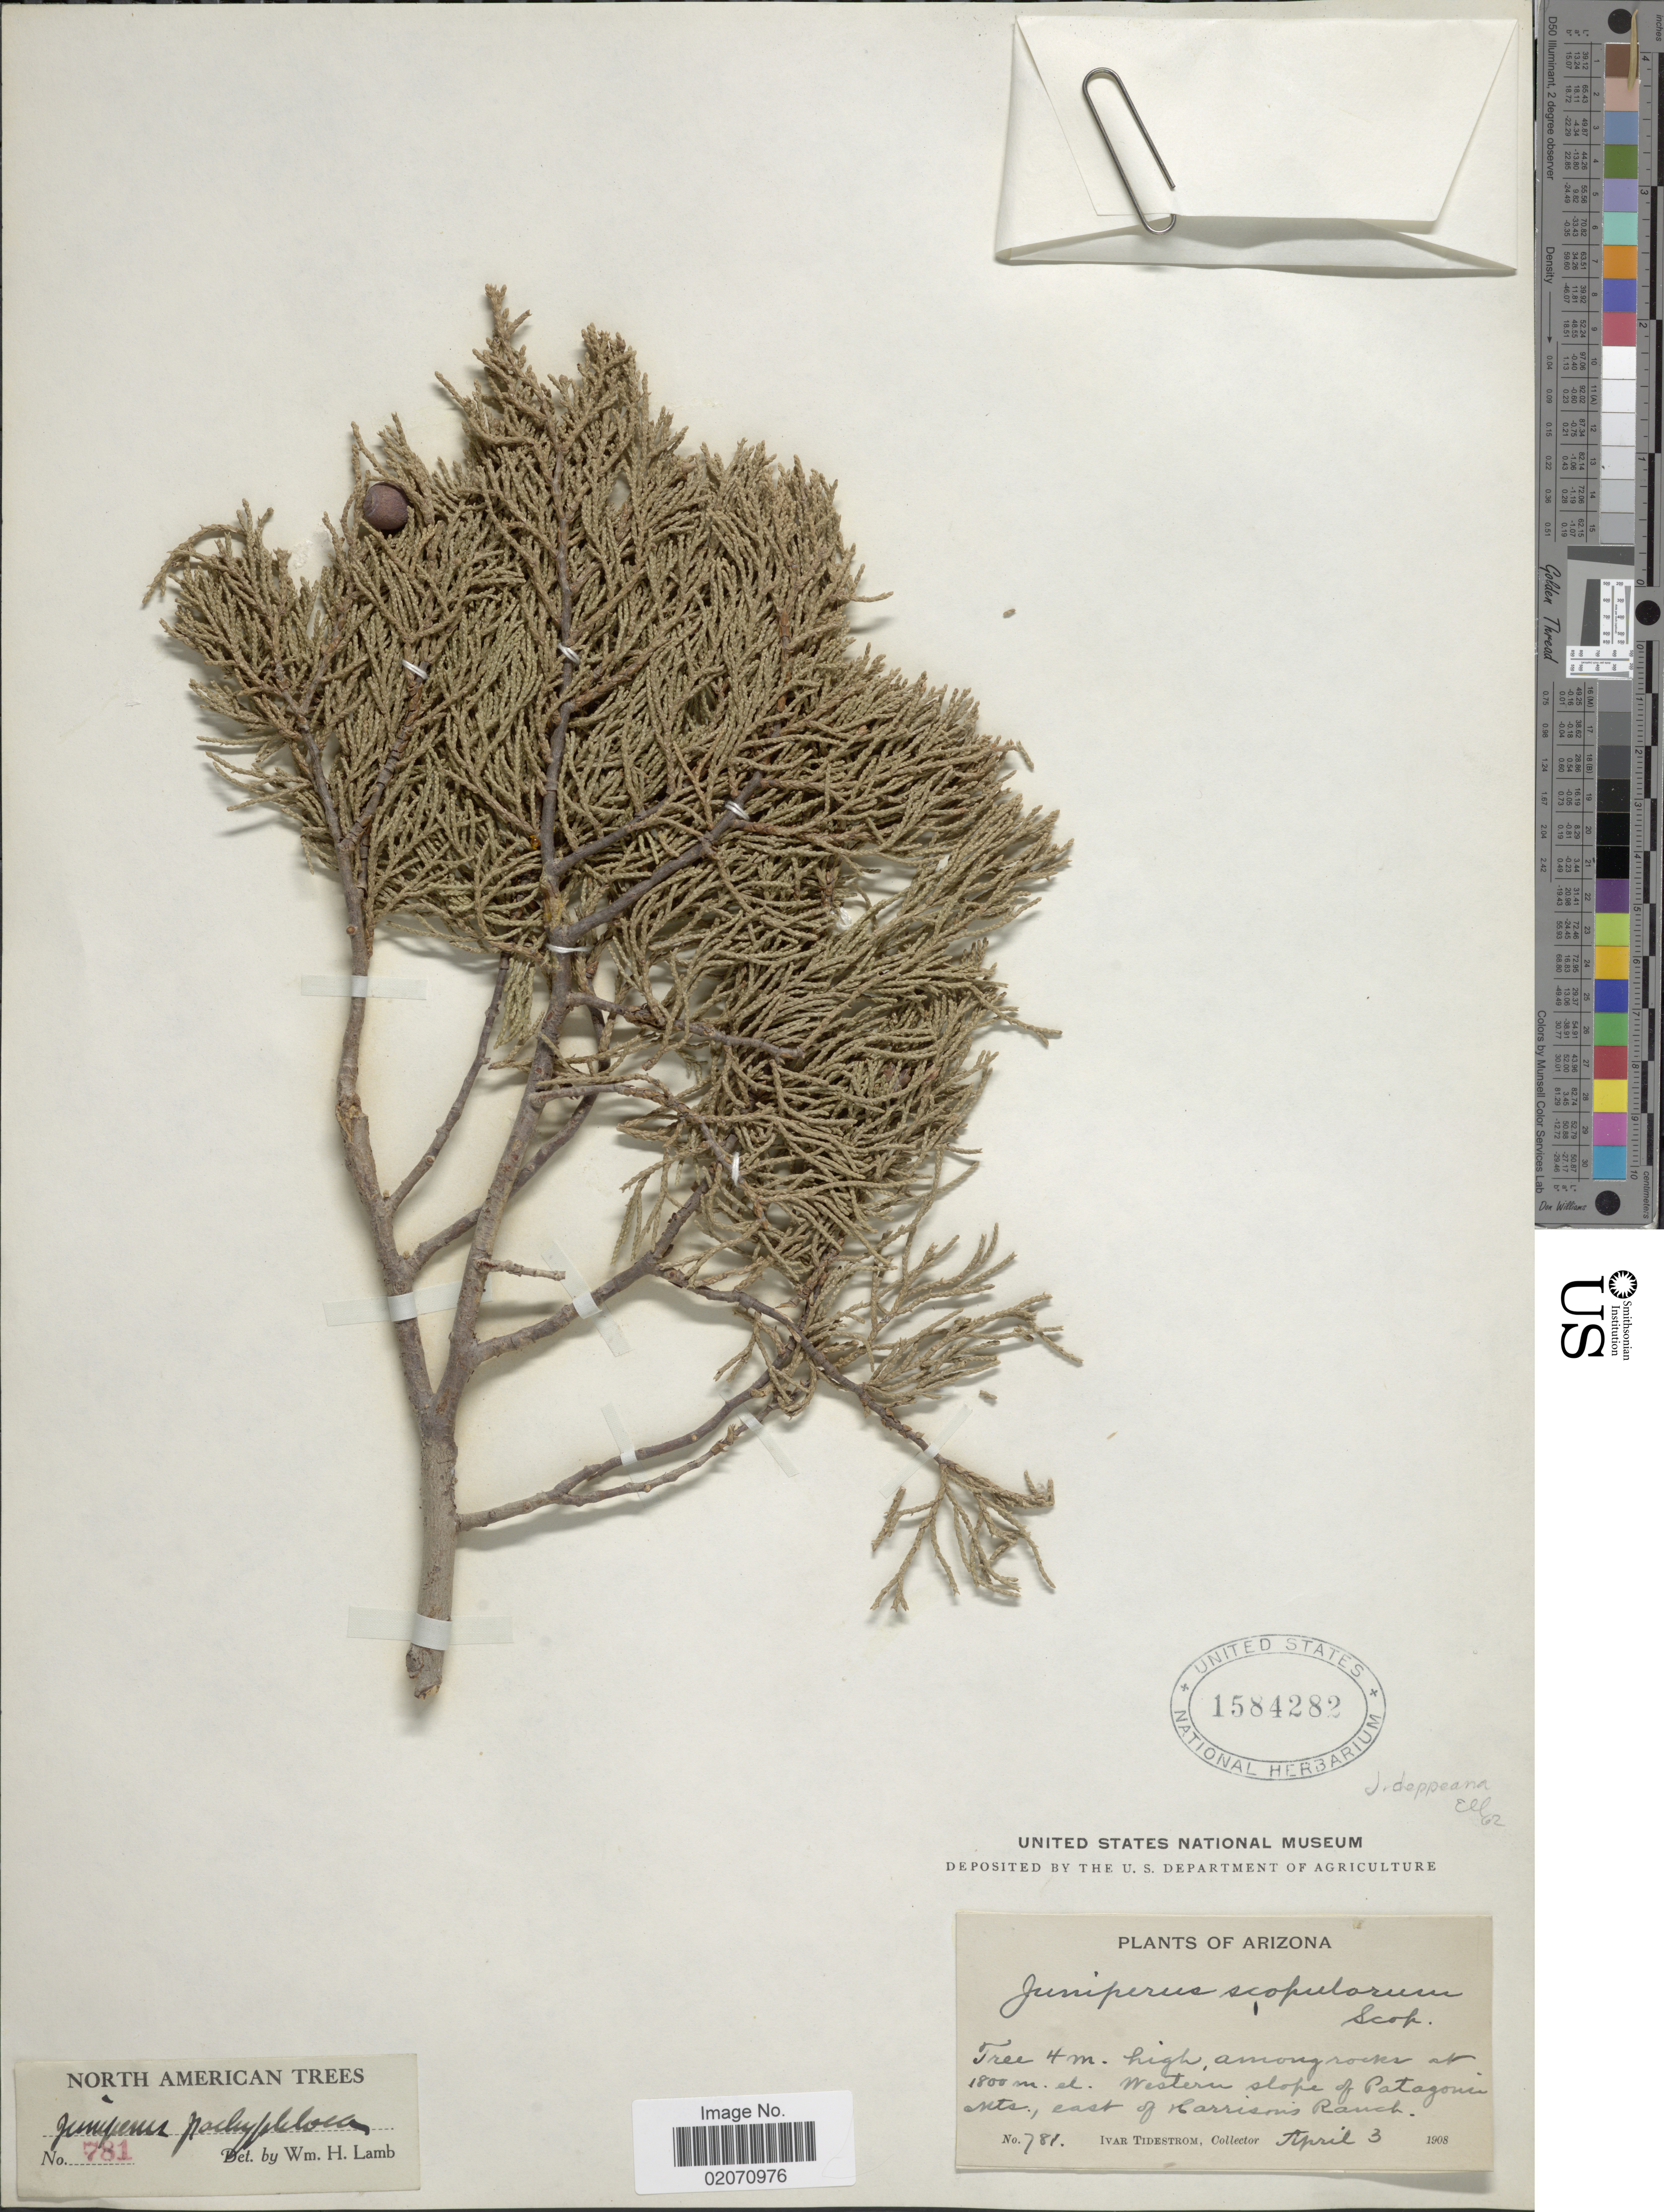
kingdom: Plantae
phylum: Tracheophyta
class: Pinopsida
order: Pinales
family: Cupressaceae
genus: Juniperus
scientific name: Juniperus deppeana var. pachyphlaea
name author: (Torr.) Martínez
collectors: I. F. Tidestrom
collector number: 781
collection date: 1908-04-03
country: United States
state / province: Arizona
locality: Western slope of the Patagonia Nts, east of Harrisons Ranch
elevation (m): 1800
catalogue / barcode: US 1584282